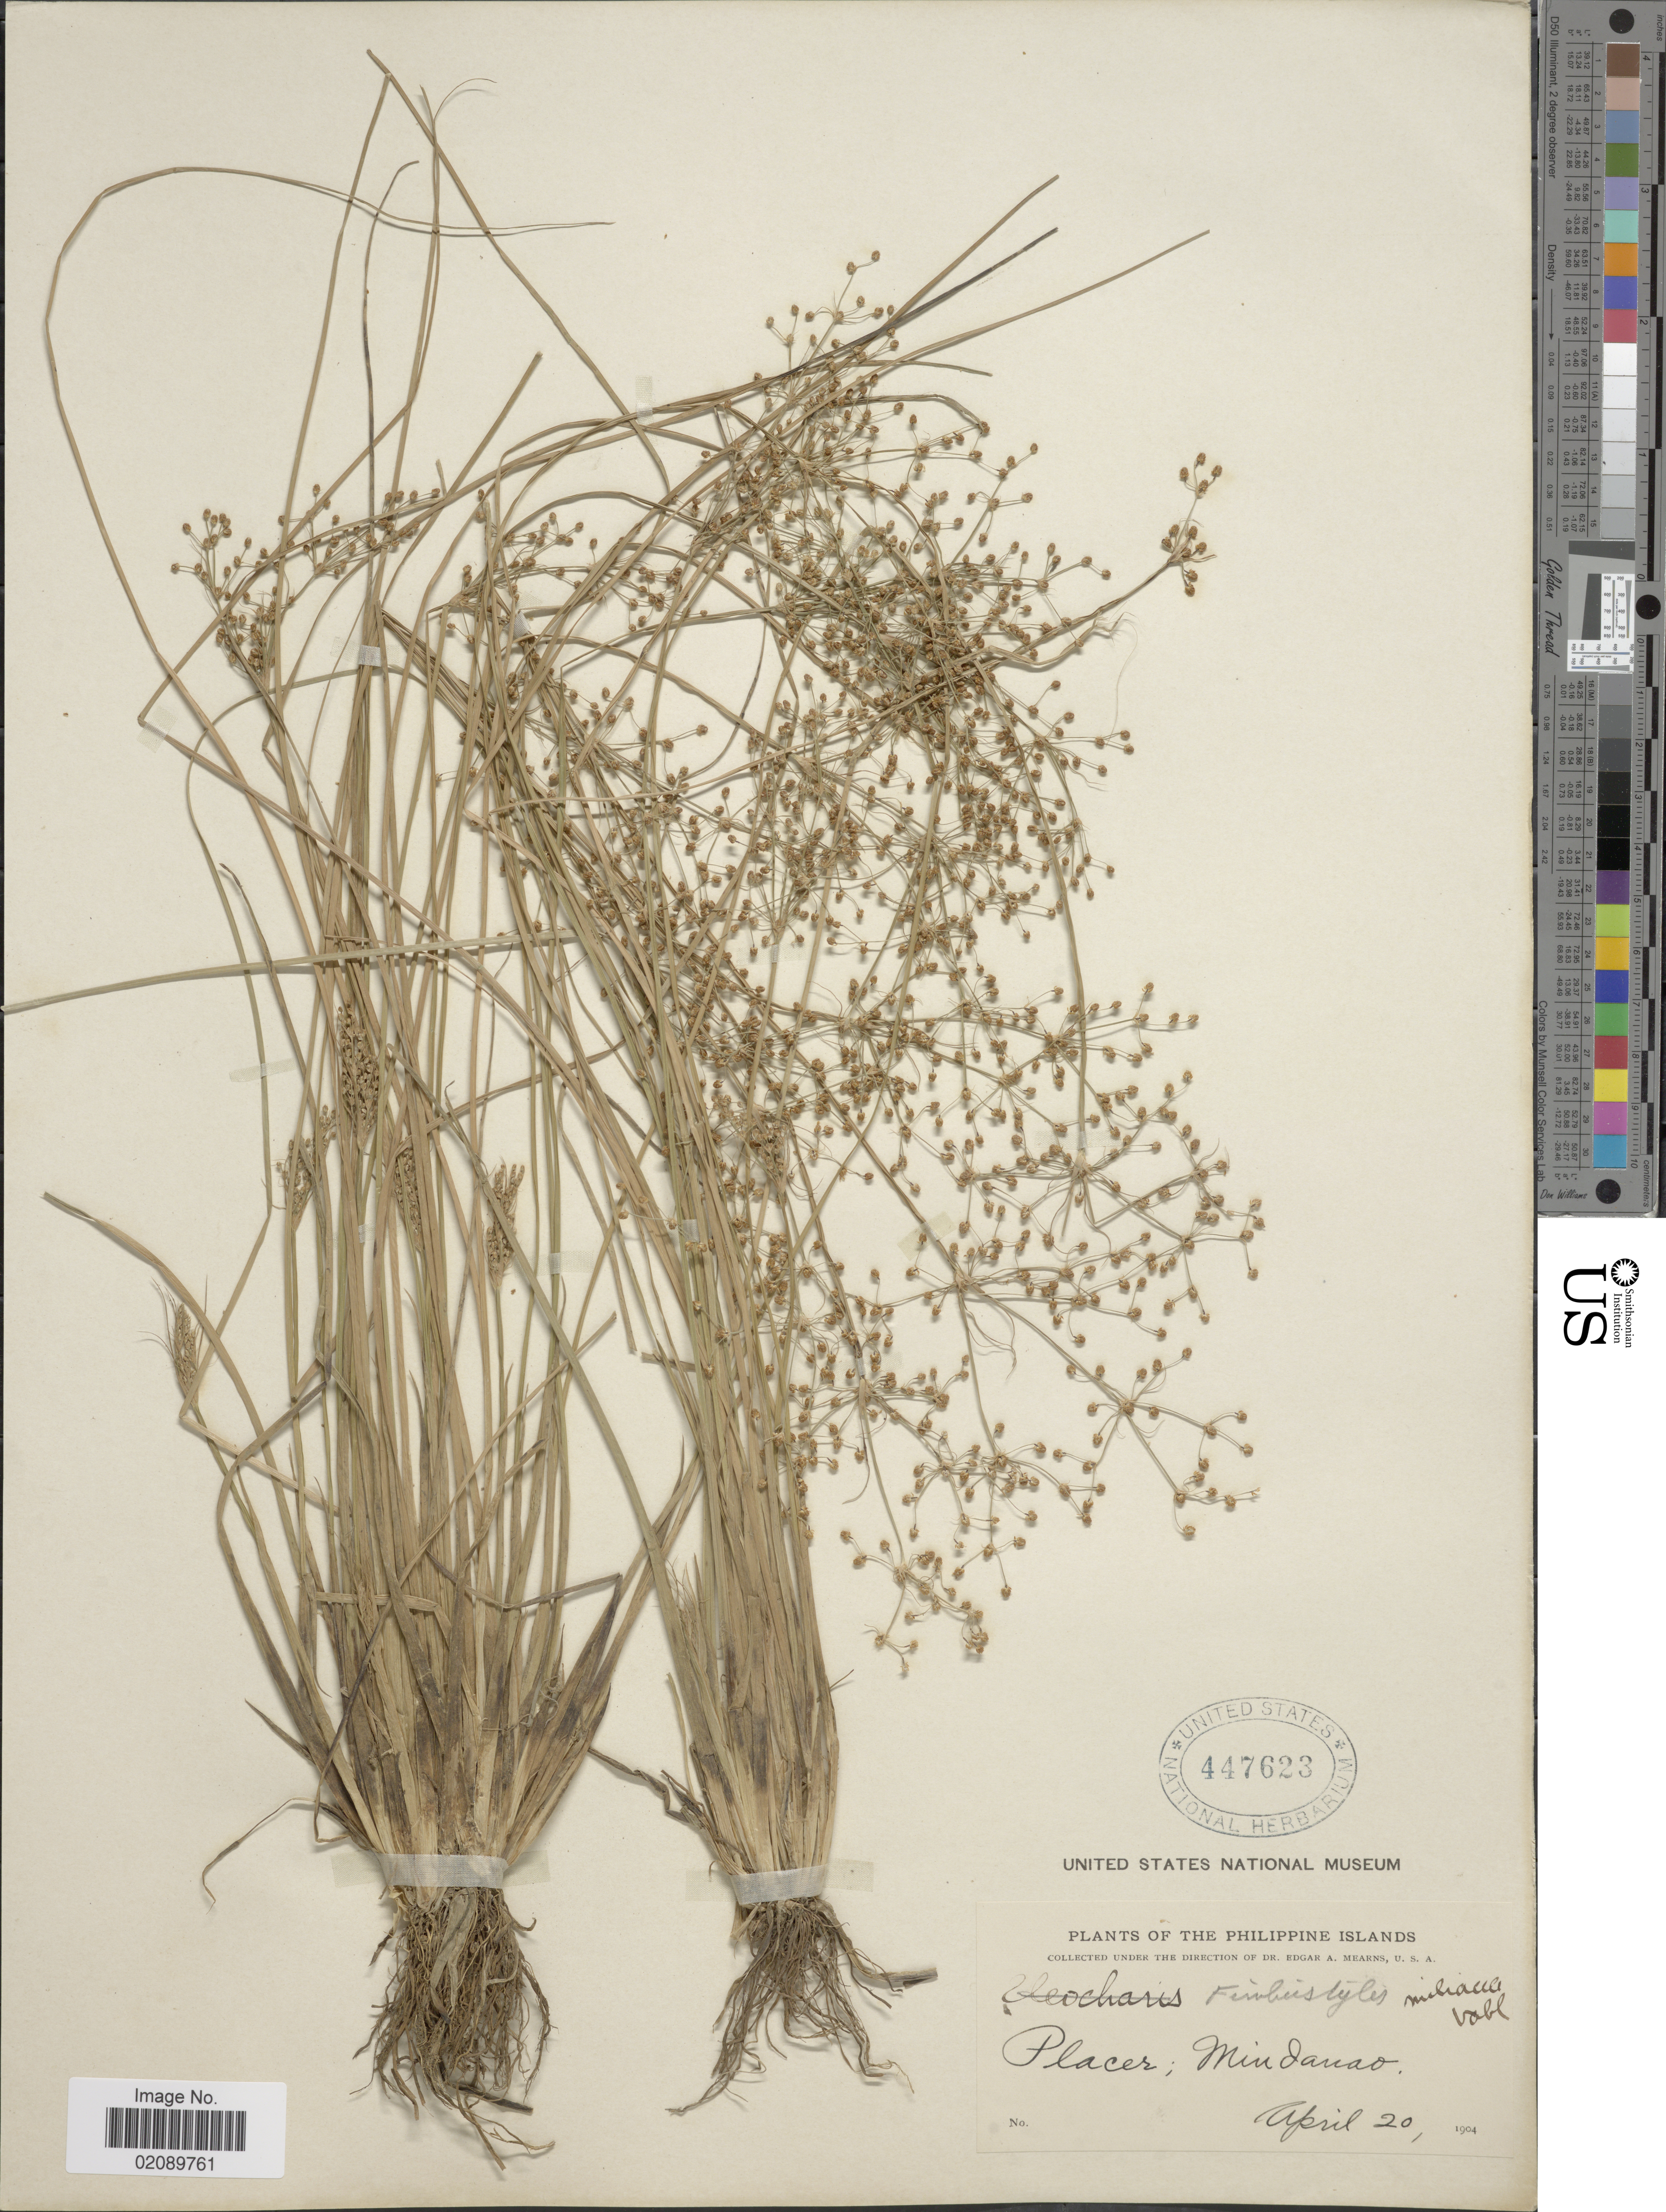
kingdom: Plantae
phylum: Tracheophyta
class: Liliopsida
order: Poales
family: Cyperaceae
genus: Fimbristylis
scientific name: Fimbristylis littoralis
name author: Gaudich.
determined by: Strong, M. T., (US), Smithsonian Institution - National Museum of Natural History (UNITED STATES)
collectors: E. A. Mearns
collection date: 1904-04-20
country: Philippines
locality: Philippine Islands, Placer, Mindanao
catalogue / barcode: US 447623